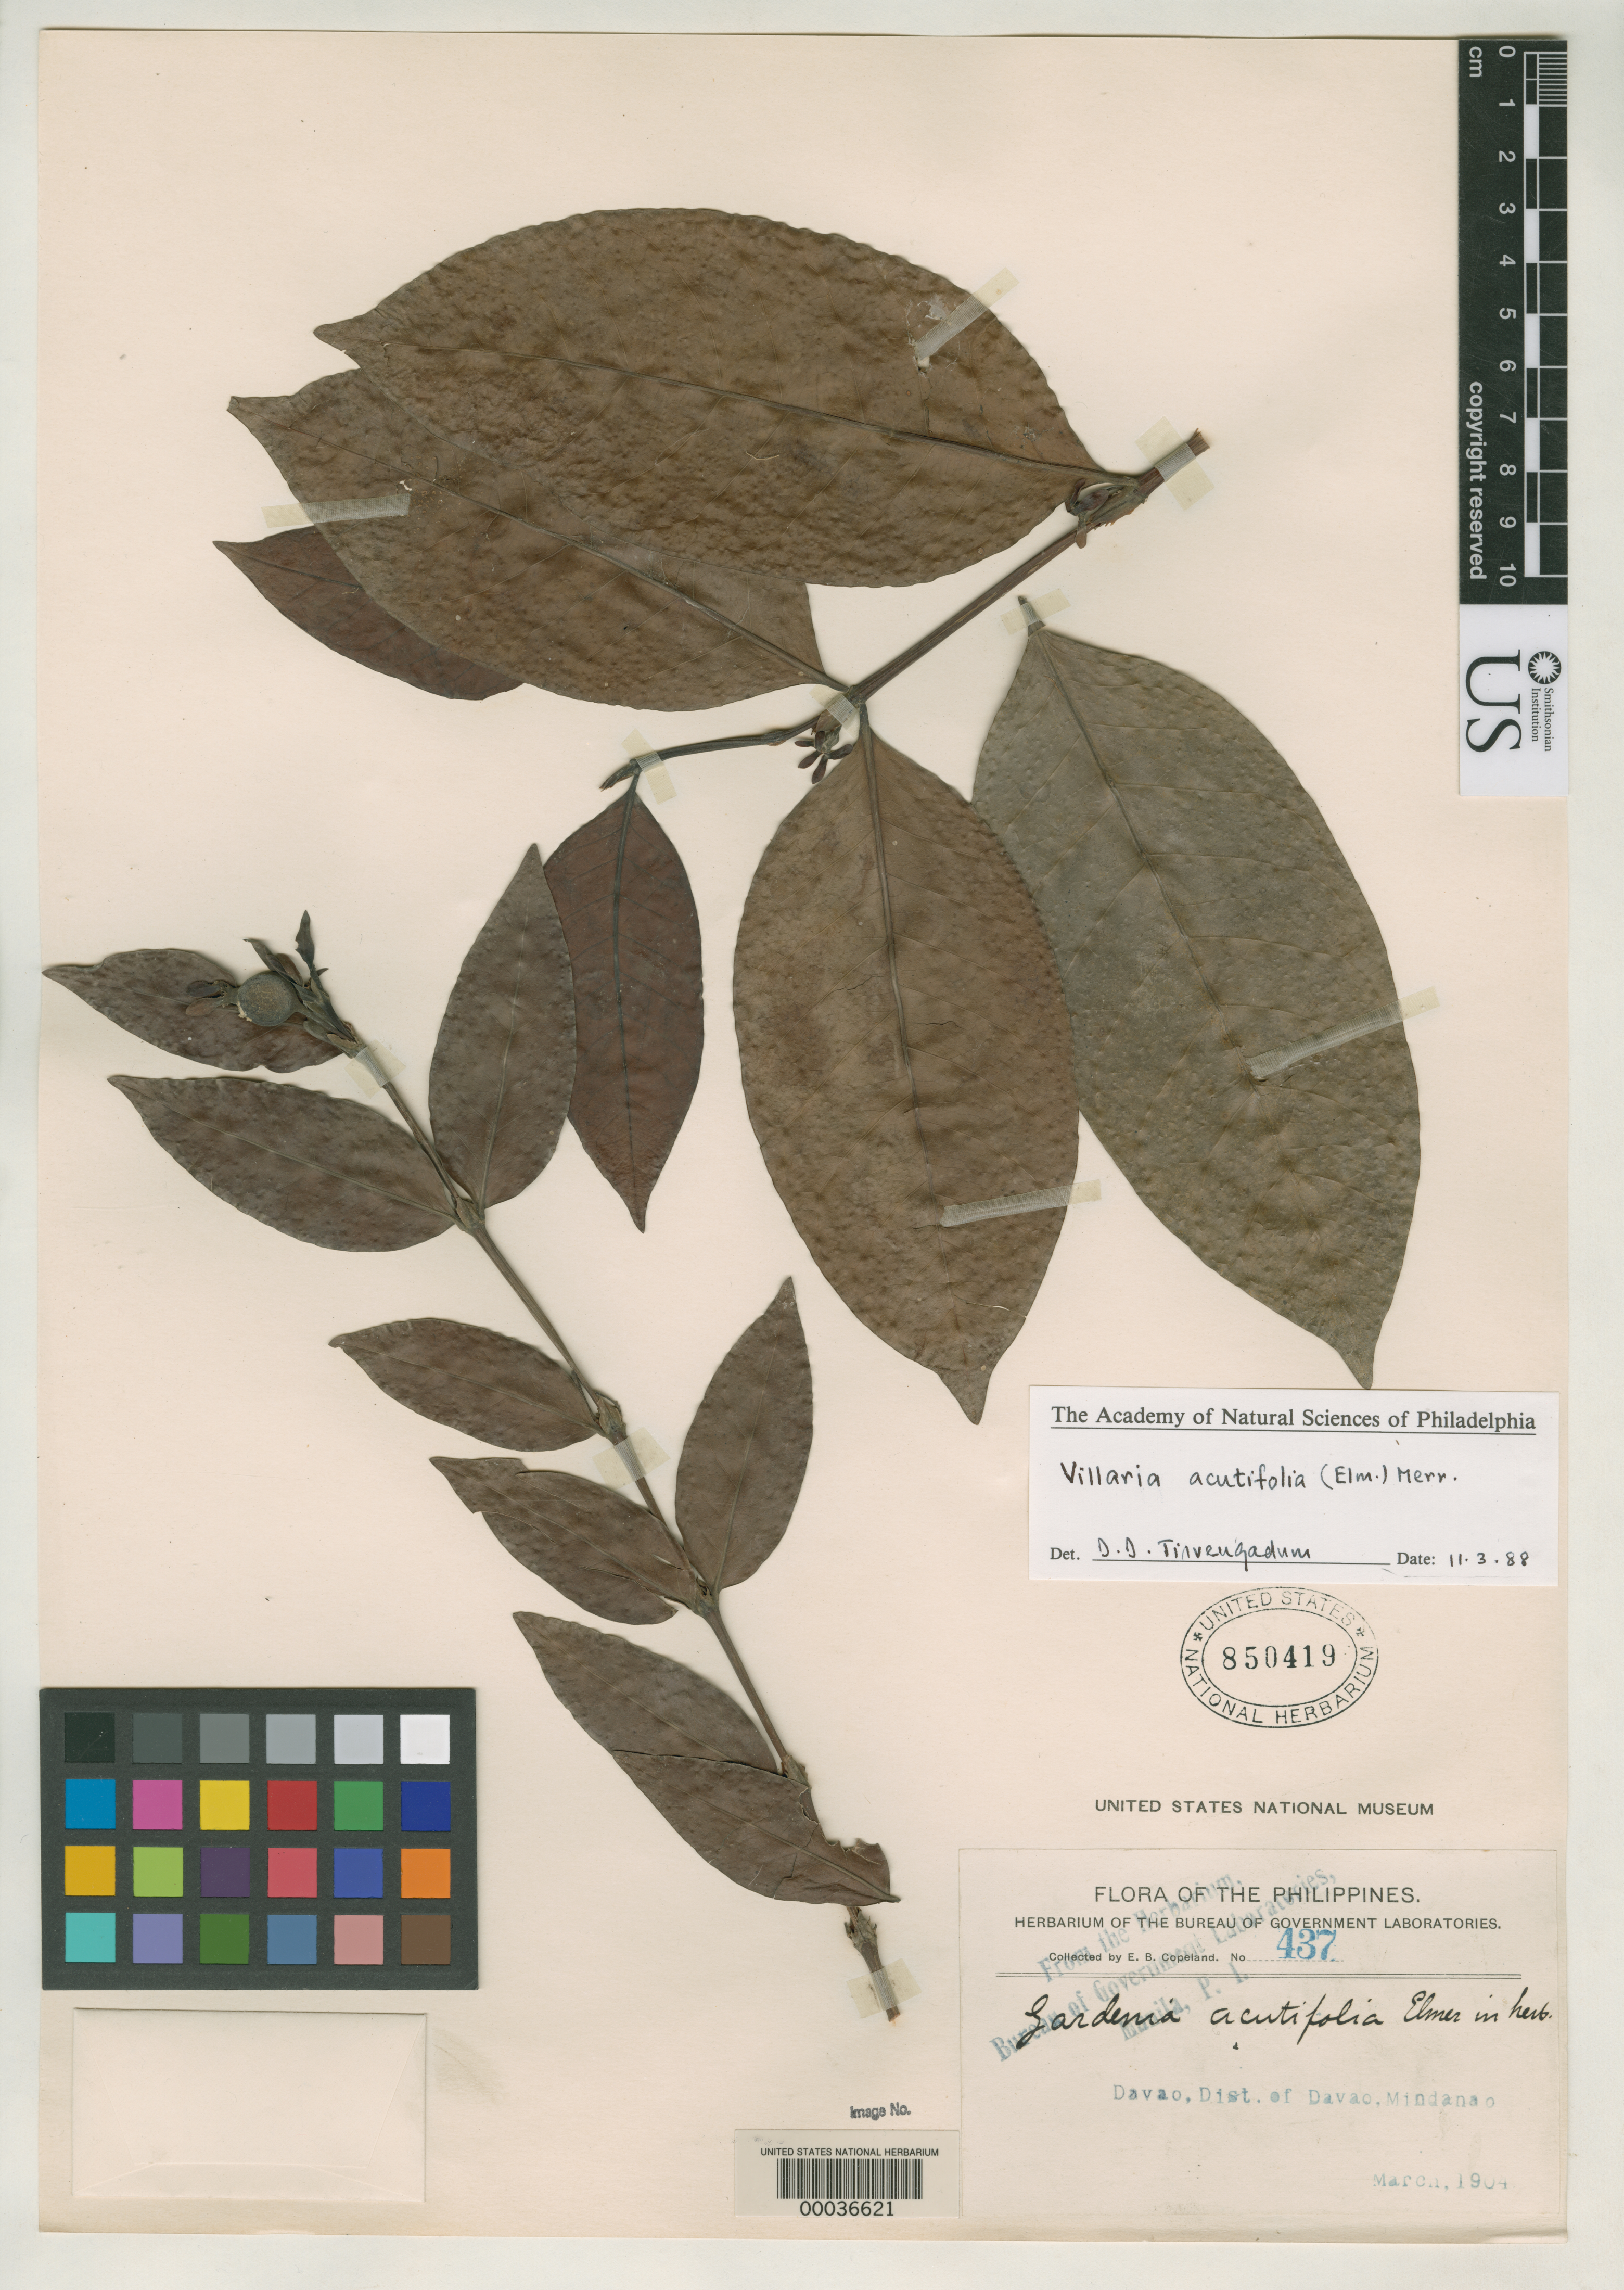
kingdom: Plantae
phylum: Tracheophyta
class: Magnoliopsida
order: Gentianales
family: Rubiaceae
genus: Gardenia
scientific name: Gardenia acutifolia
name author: Elmer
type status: Isosyntype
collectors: E. B. Copeland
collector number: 437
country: Philippines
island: Mindanao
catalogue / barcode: US 850419